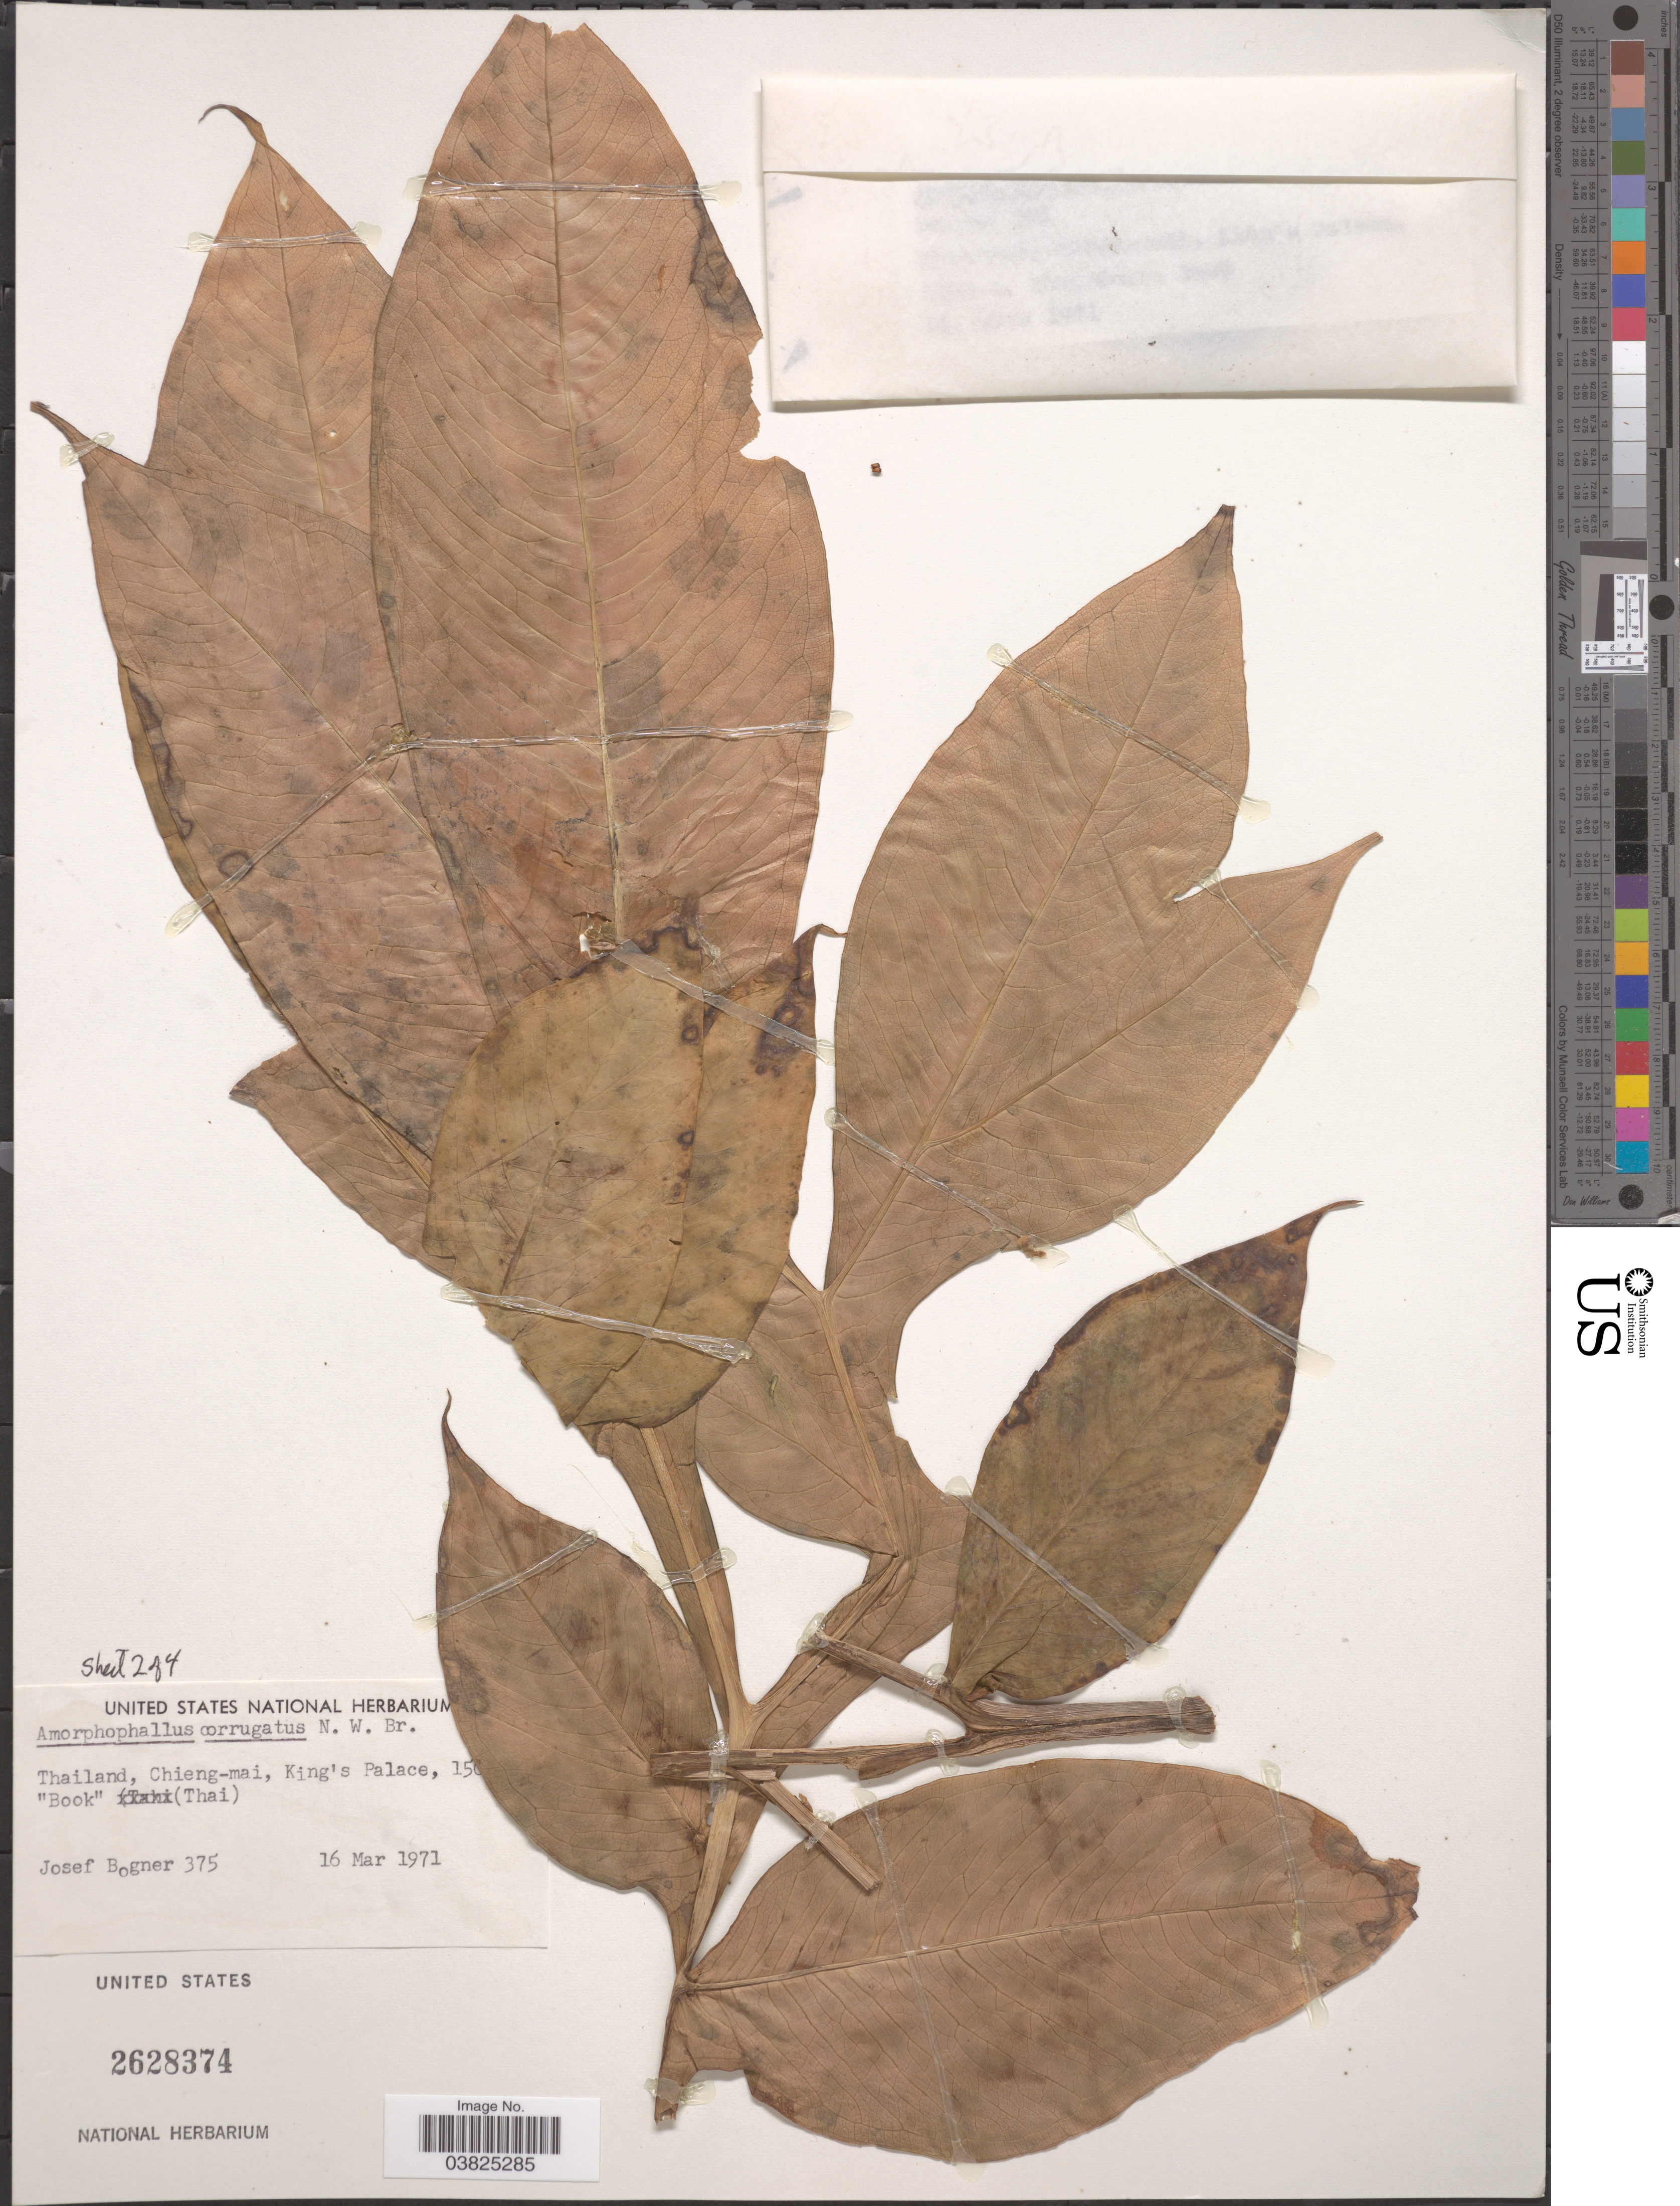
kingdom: Plantae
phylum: Tracheophyta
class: Liliopsida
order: Alismatales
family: Araceae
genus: Amorphophallus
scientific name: Amorphophallus corrugatus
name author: N.E. Br.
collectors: J. Bogner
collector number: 375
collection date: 1971-03-16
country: Thailand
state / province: Chiang Mai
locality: Chieng-mai, King's Palace.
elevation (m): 1500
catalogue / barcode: US 2628374